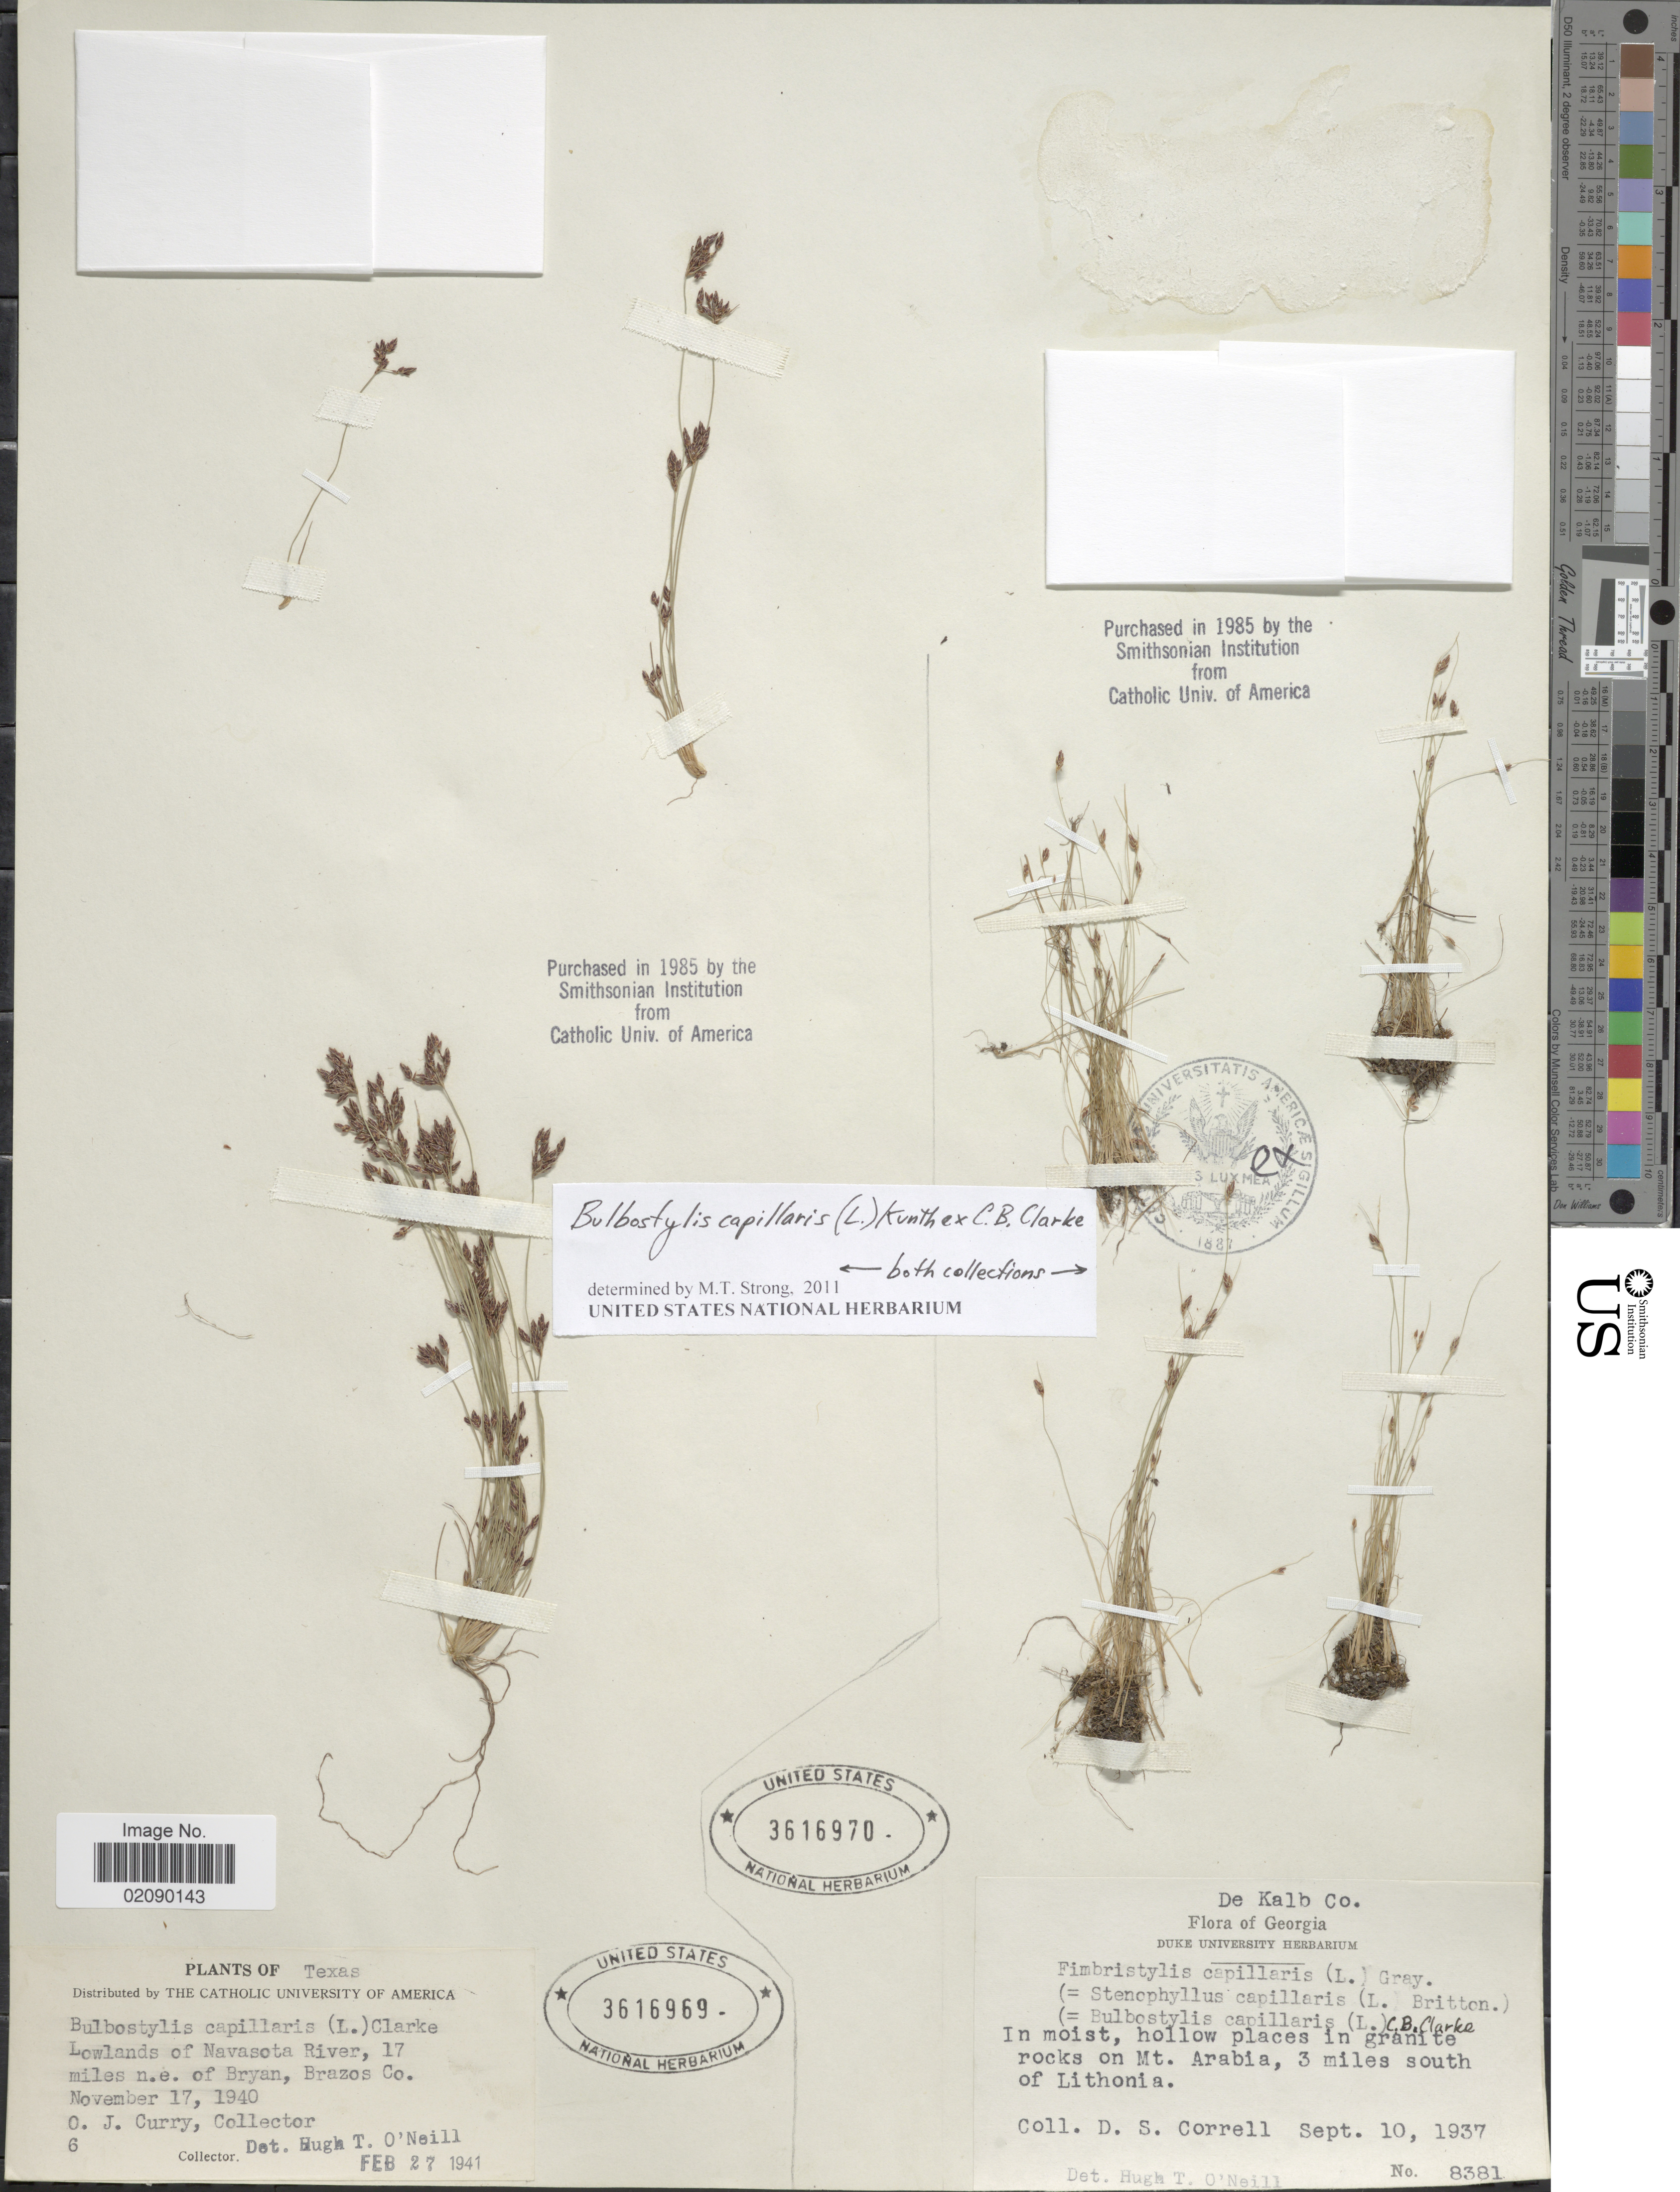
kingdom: Plantae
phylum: Tracheophyta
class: Liliopsida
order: Poales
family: Cyperaceae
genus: Bulbostylis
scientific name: Bulbostylis capillaris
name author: (L.) Kunth ex C.B. Clarke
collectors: O. Curry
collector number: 6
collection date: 1940-11-17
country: United States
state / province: Texas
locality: Lowlands of Navasota River, 17 miles n.e. of Bryan, Brazos Co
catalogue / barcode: US 3616969